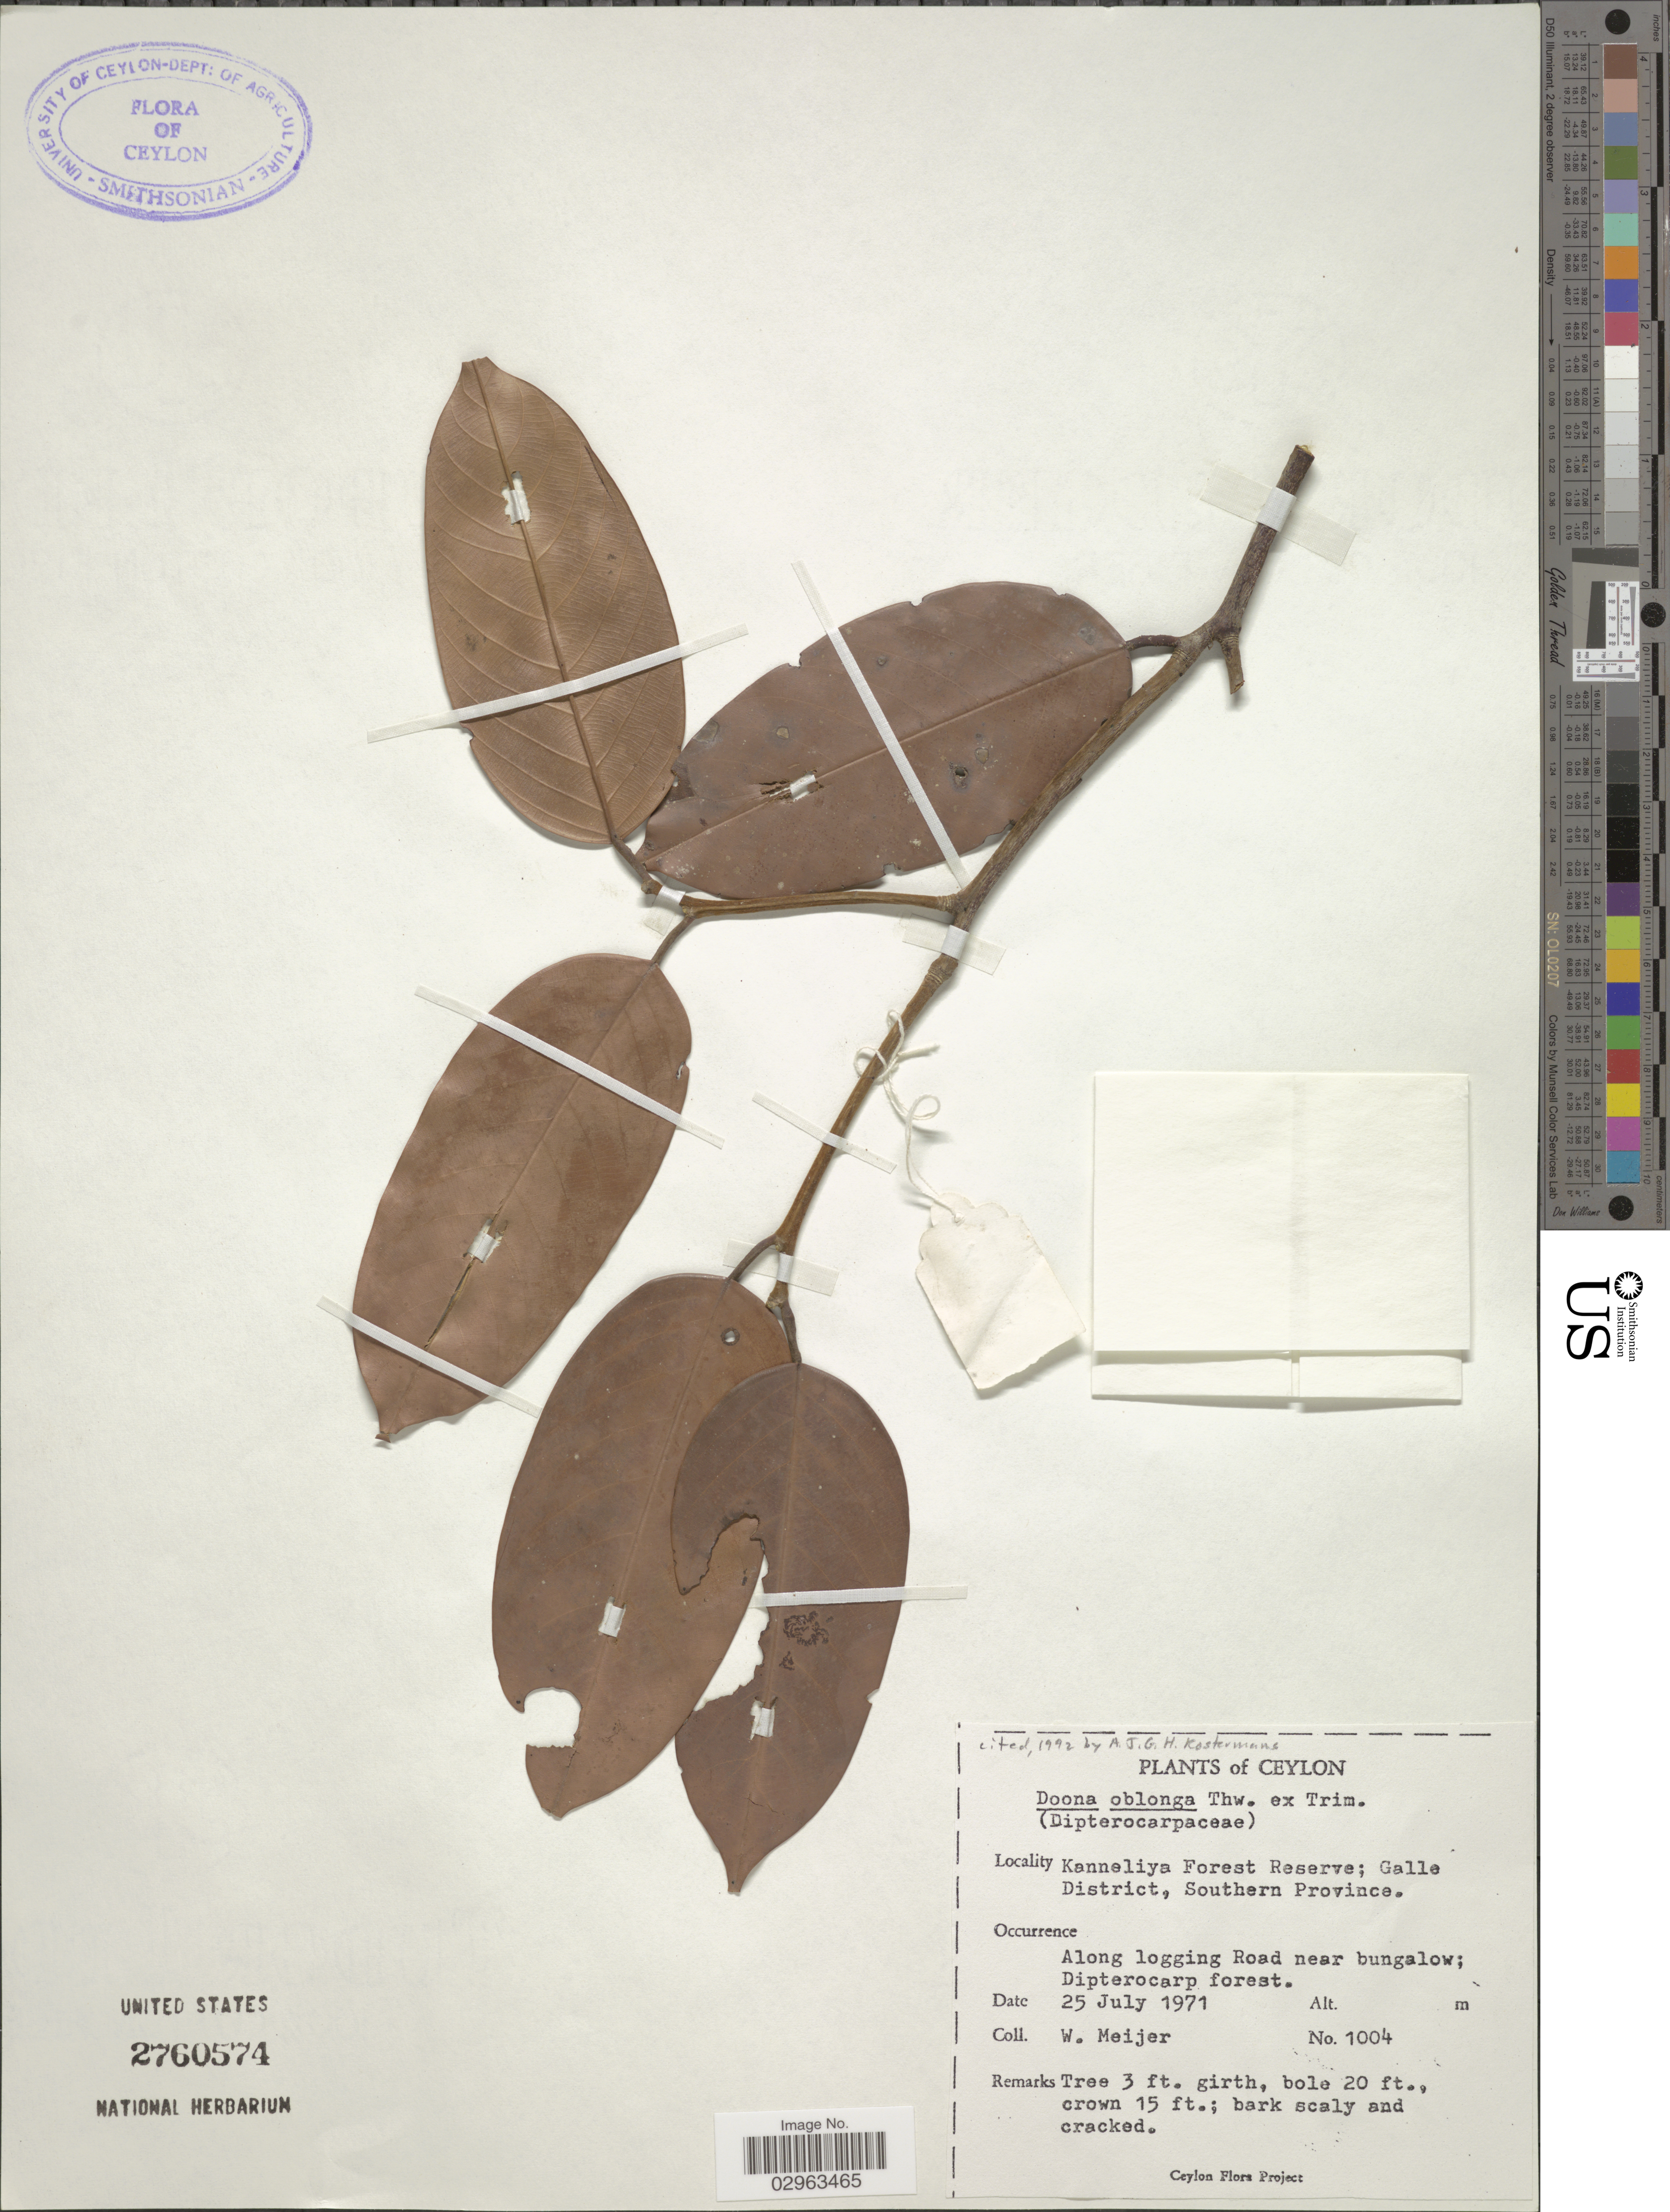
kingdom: Plantae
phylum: Tracheophyta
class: Magnoliopsida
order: Malvales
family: Dipterocarpaceae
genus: Doona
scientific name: Doona oblonga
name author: Thwaites ex Trimen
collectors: W. Meijer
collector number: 1004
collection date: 1971-07-25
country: Sri Lanka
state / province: Southern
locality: Ceylon. Kaneneliya Forest Reserve; Galle District. Along logging Road near bungalow.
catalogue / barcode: US 2760574